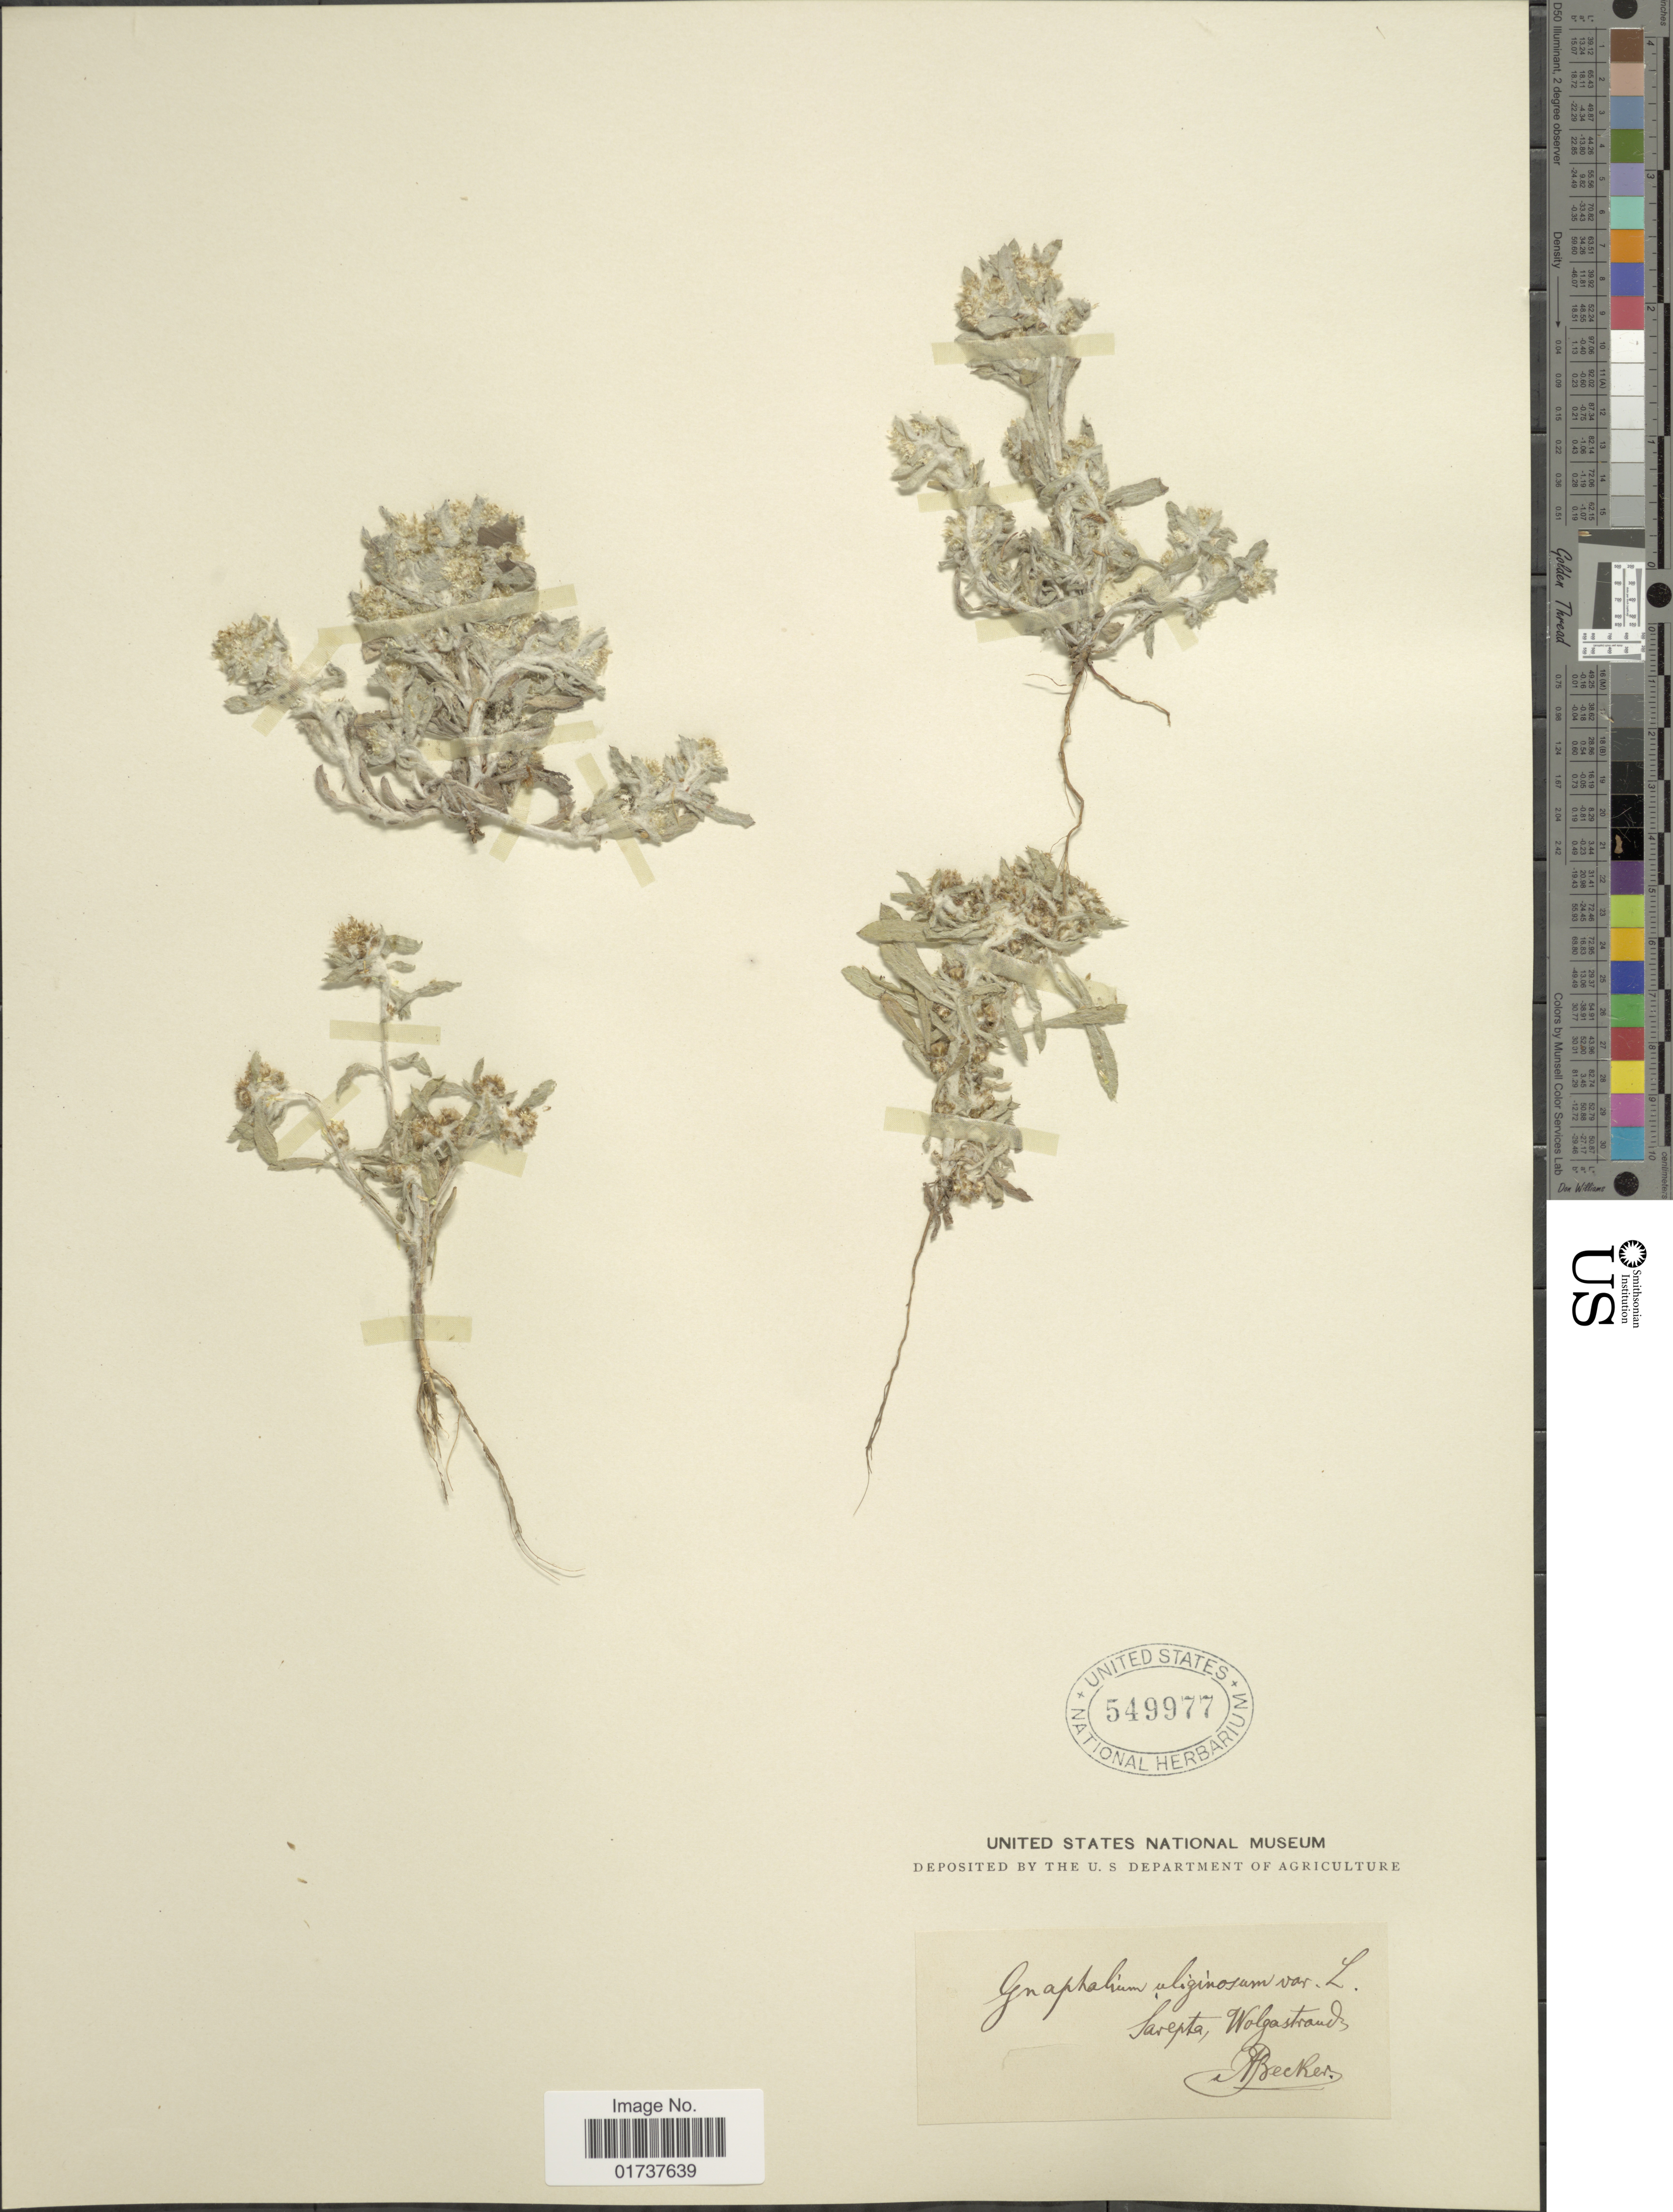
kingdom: Plantae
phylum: Tracheophyta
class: Magnoliopsida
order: Asterales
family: Asteraceae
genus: Gnaphalium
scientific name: Gnaphalium uliginosum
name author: L.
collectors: A. Becker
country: Russian Federation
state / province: Volgograd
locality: Sarepta, Wolgastrand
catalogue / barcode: US 549977